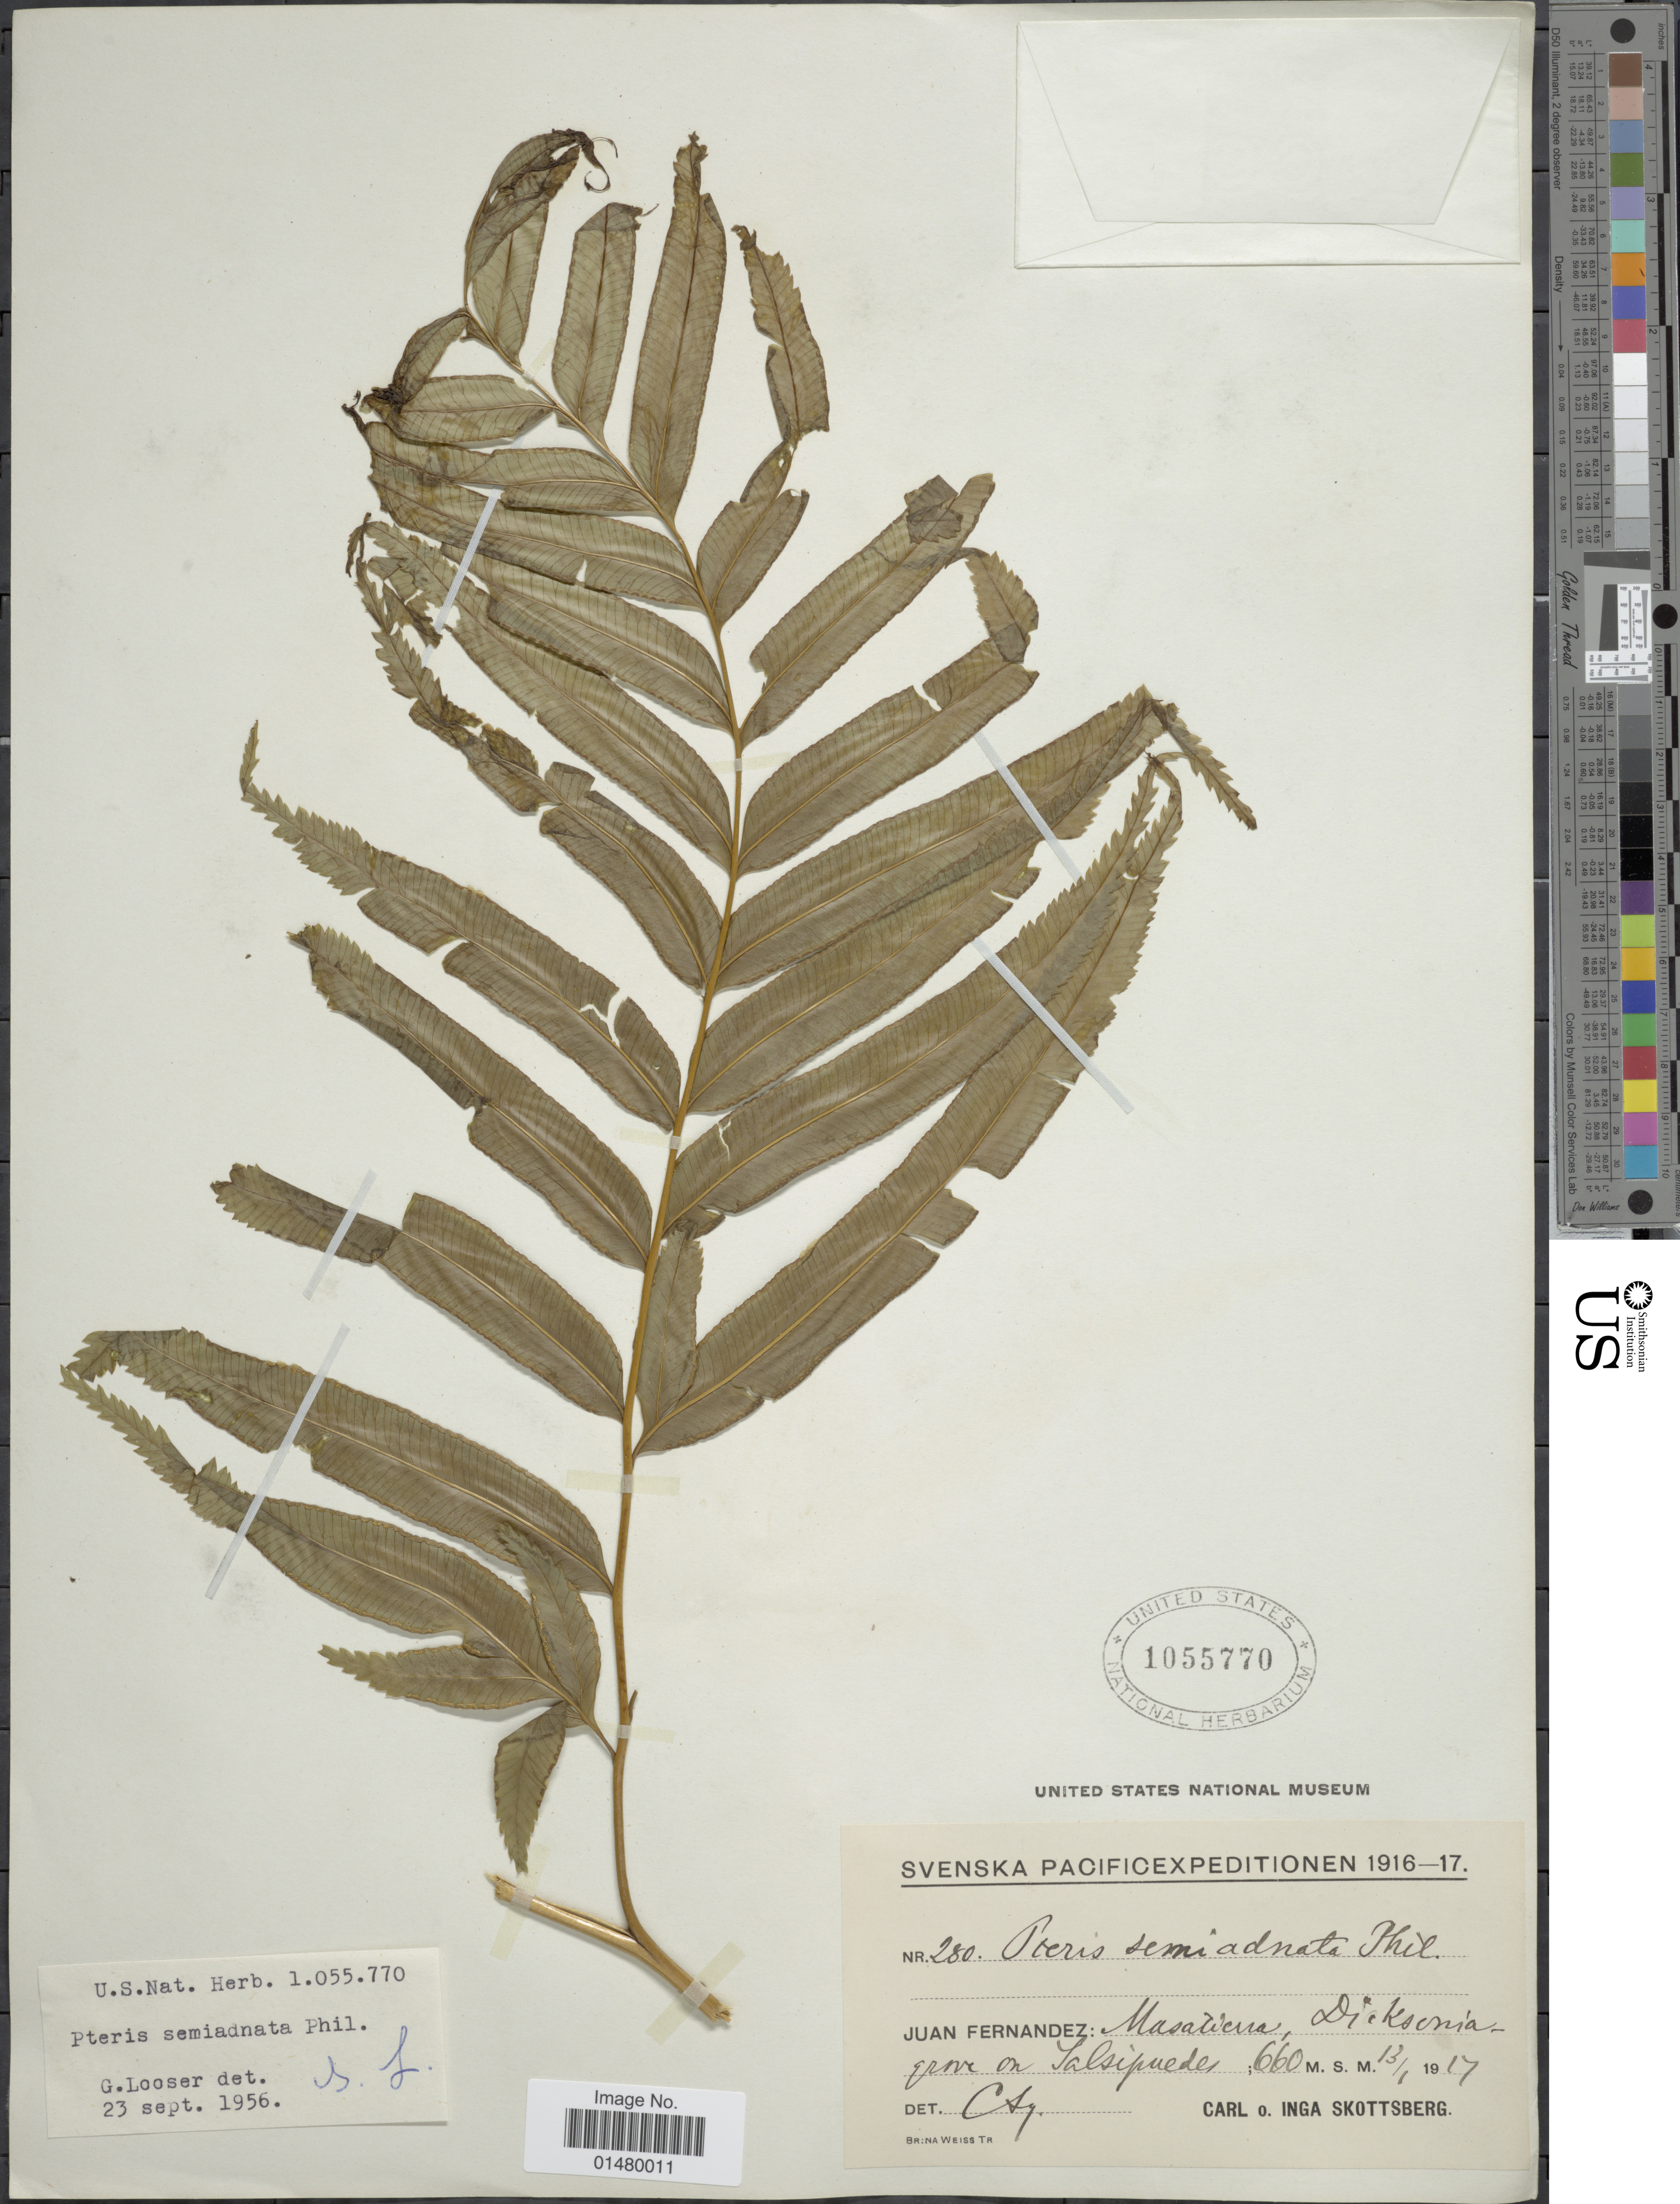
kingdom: Plantae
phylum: Tracheophyta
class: Polypodiopsida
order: Polypodiales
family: Pteridaceae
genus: Pteris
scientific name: Pteris semiadnata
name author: Phil.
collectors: C. Skottsberg & I. Skottsberg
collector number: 280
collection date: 1917-01-13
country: Chile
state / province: Valparaíso (V)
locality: Juan Fernandez: Masatierra.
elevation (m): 660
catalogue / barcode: US 1055770